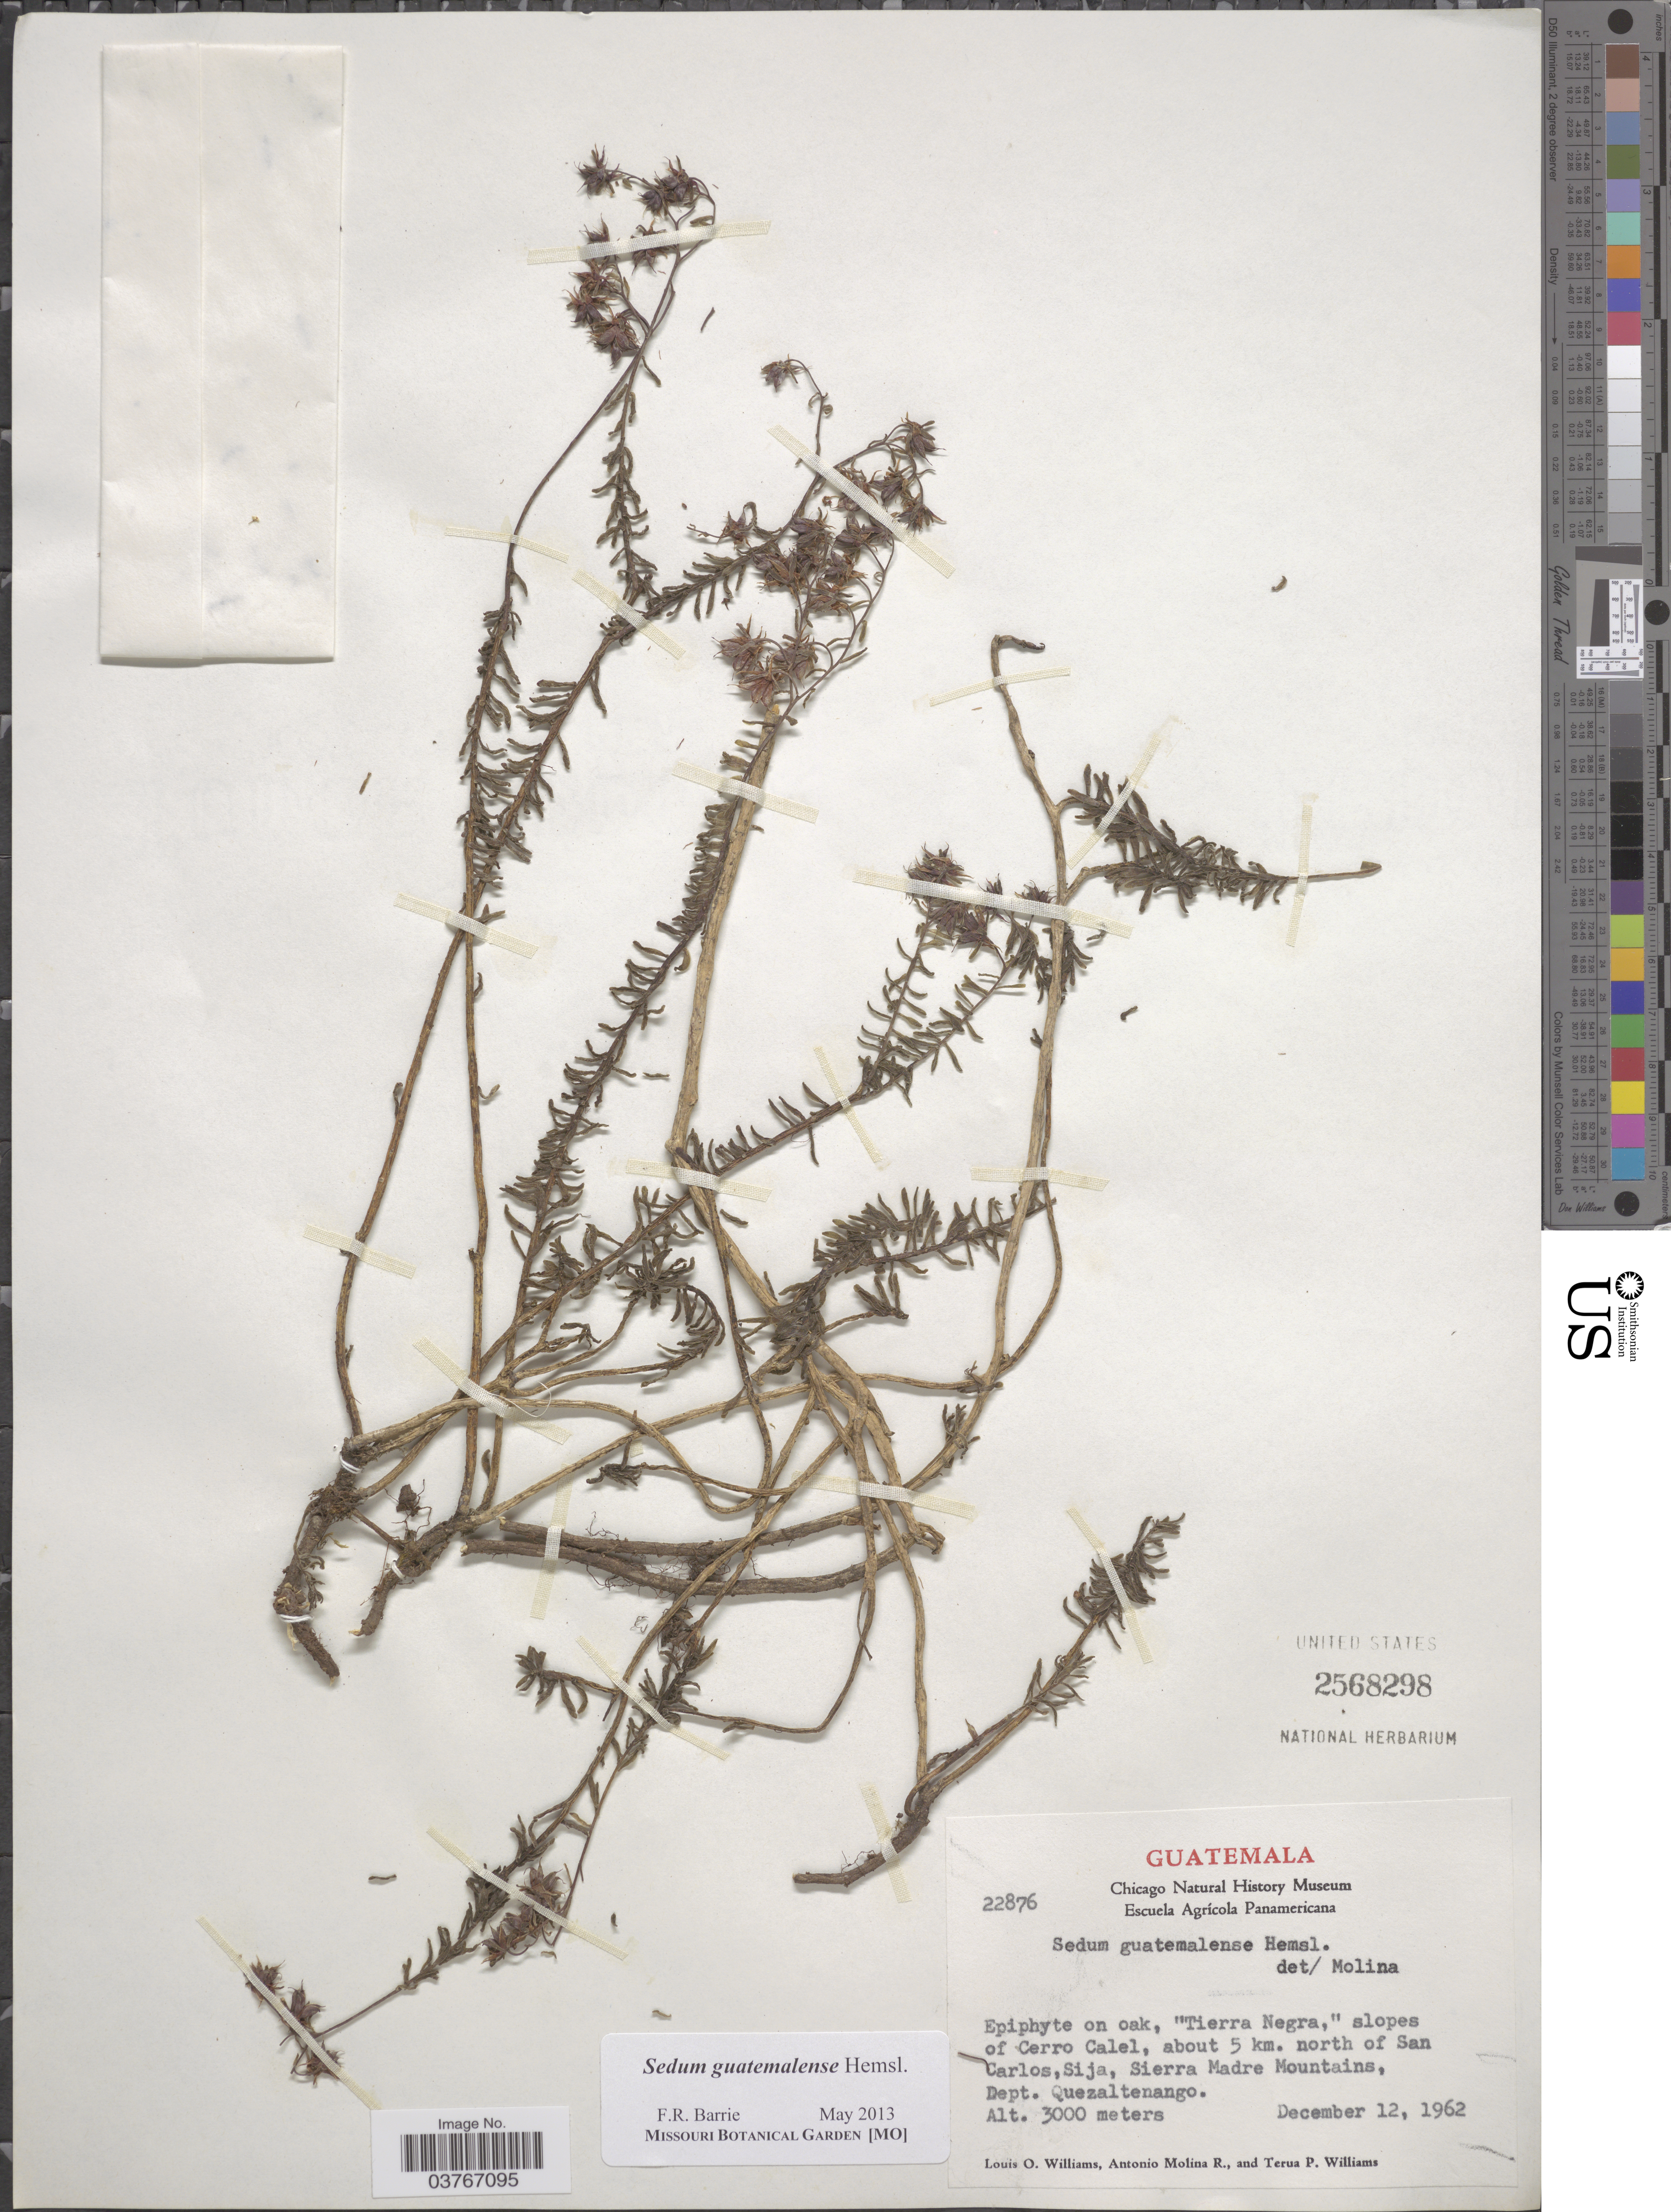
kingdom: Plantae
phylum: Tracheophyta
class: Magnoliopsida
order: Saxifragales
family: Crassulaceae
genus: Sedum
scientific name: Sedum guatemalense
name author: Hemsl.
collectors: L. O. Williams, A. Molina R. & T. Williams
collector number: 22876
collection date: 1962-12-12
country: Guatemala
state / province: Quetzaltenango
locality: Tierra Negra,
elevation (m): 3000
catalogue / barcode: US 2568298